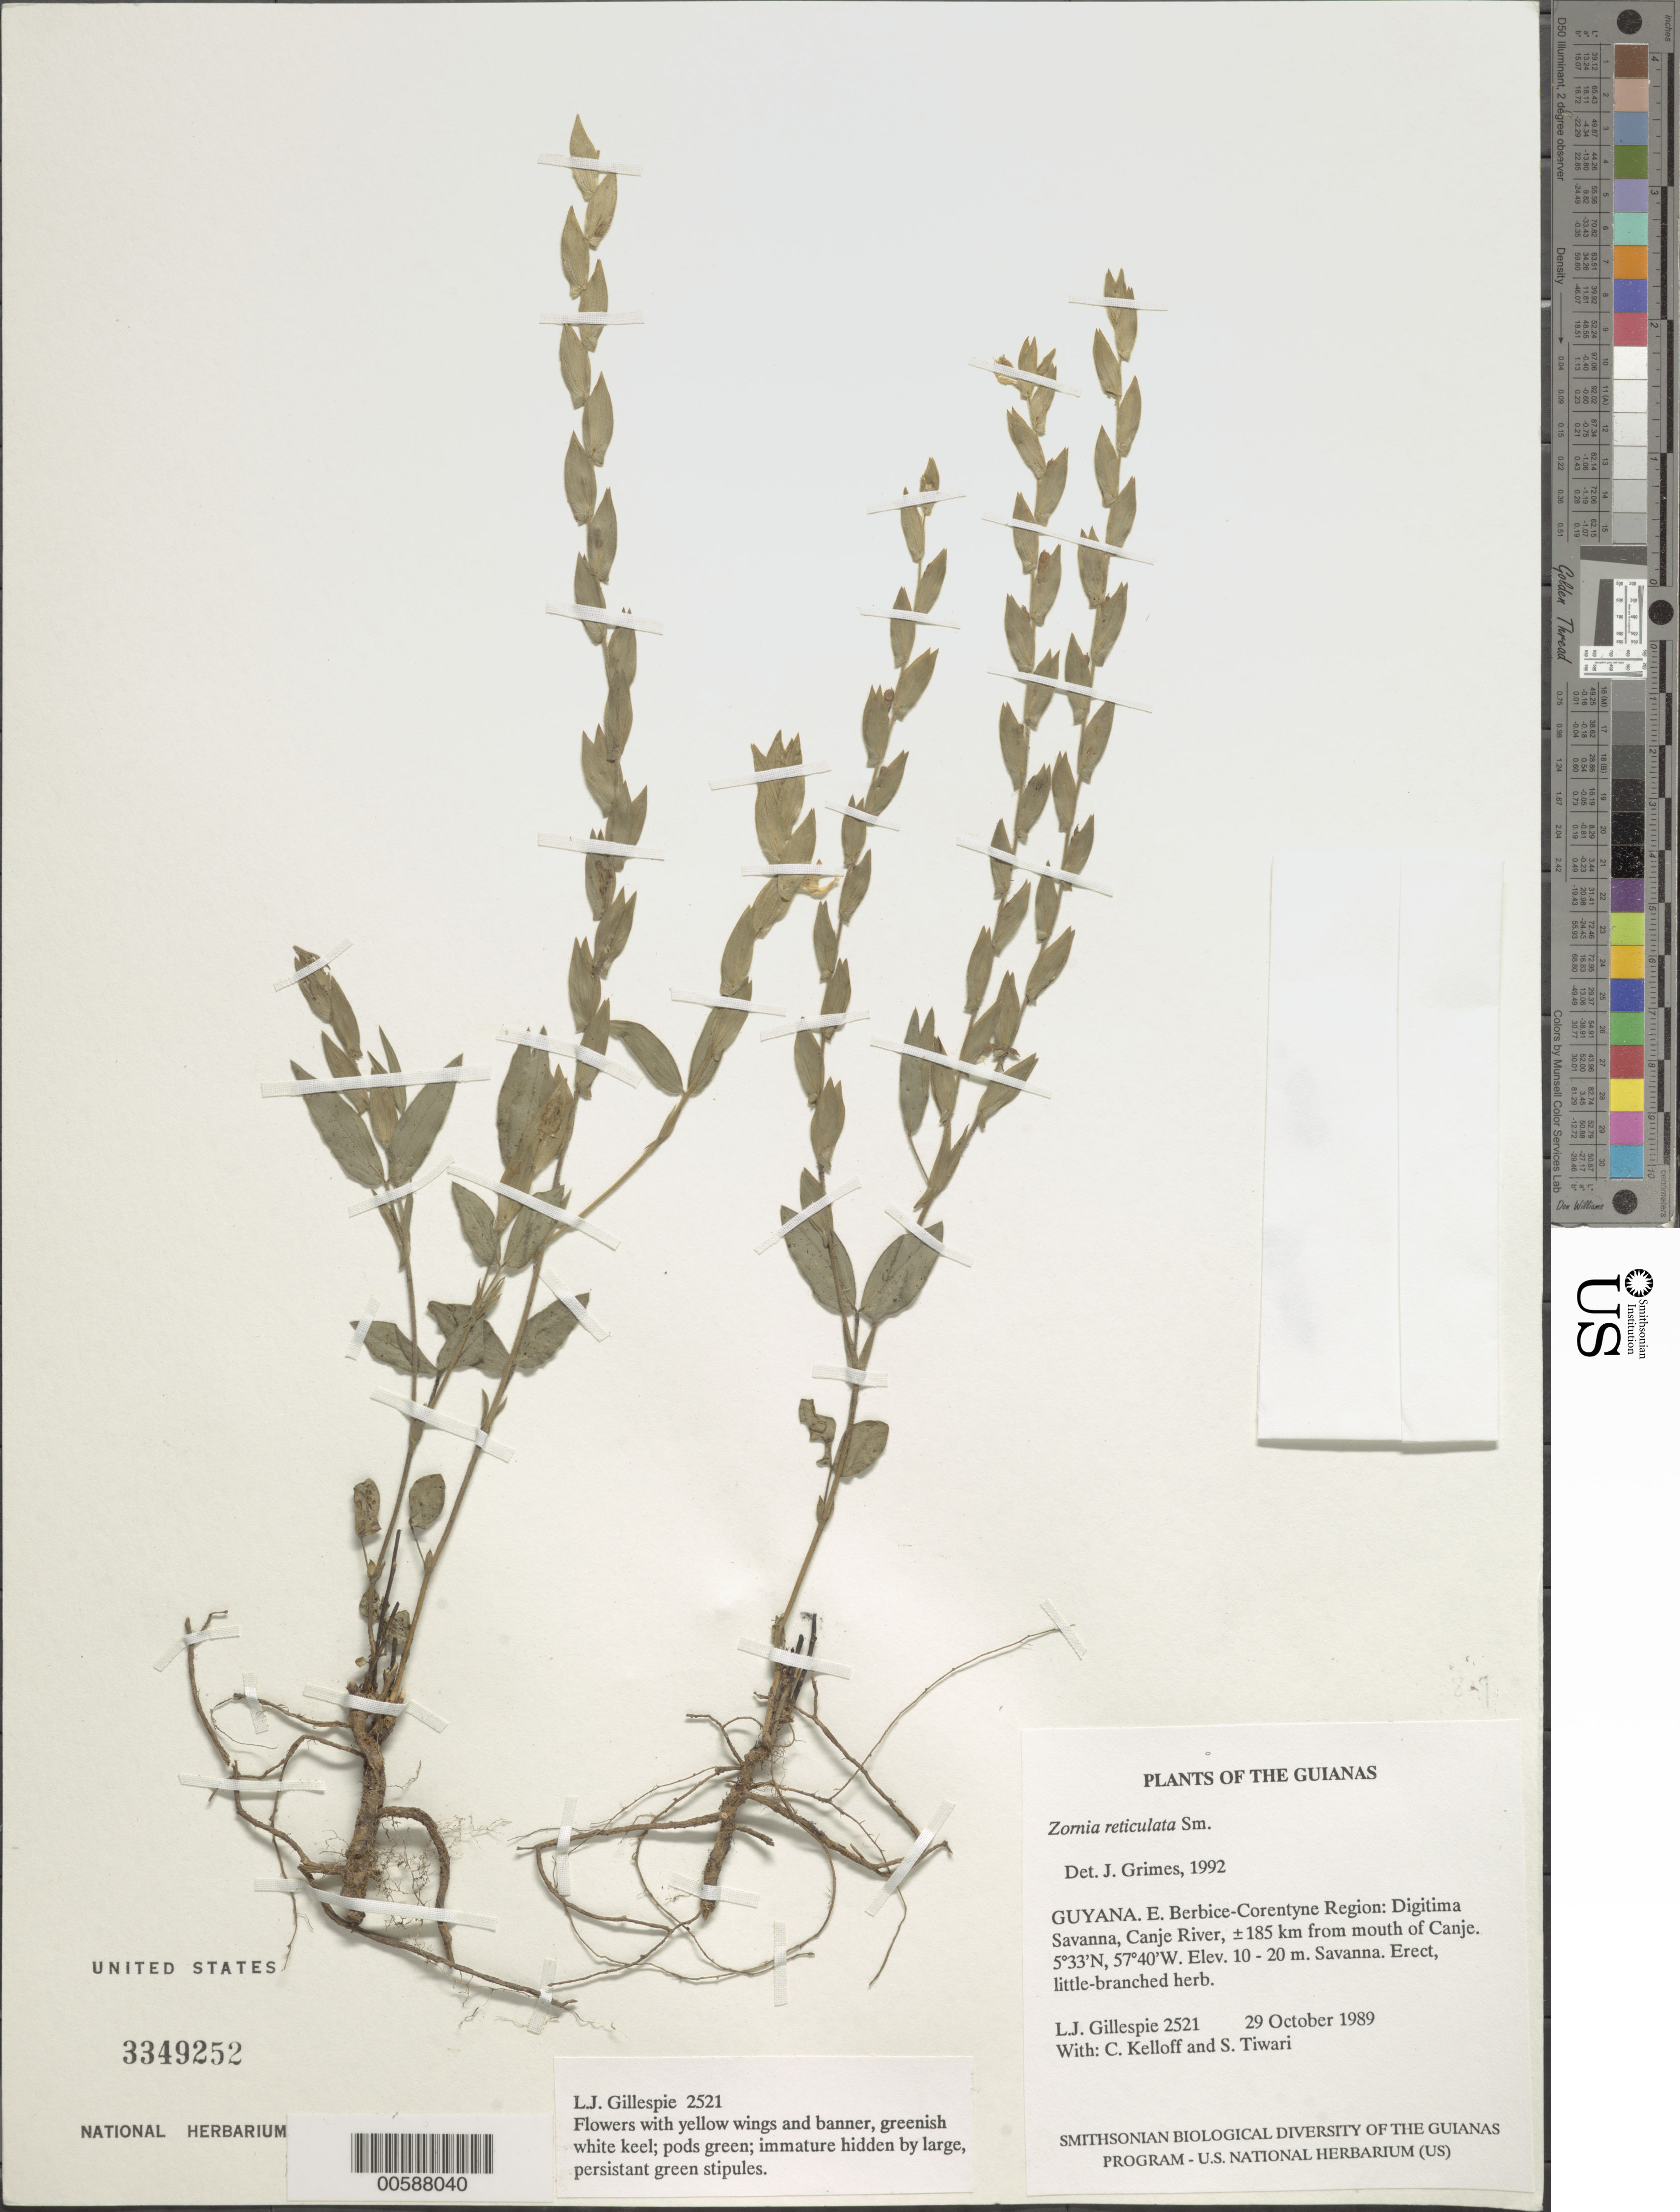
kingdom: Plantae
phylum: Tracheophyta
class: Magnoliopsida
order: Fabales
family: Fabaceae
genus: Zornia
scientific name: Zornia reticulata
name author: Sm.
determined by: Grimes, J.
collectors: L. J. Gillespie, C. L. Kelloff & S. Tiwari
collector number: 2521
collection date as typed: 30 October 1989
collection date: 1989-10-30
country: Guyana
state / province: E. Berbice-Corentyne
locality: Digitima Savanna, Canje River, ±185 km from mouth of Canje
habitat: Savanna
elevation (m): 10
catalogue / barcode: US 3349252